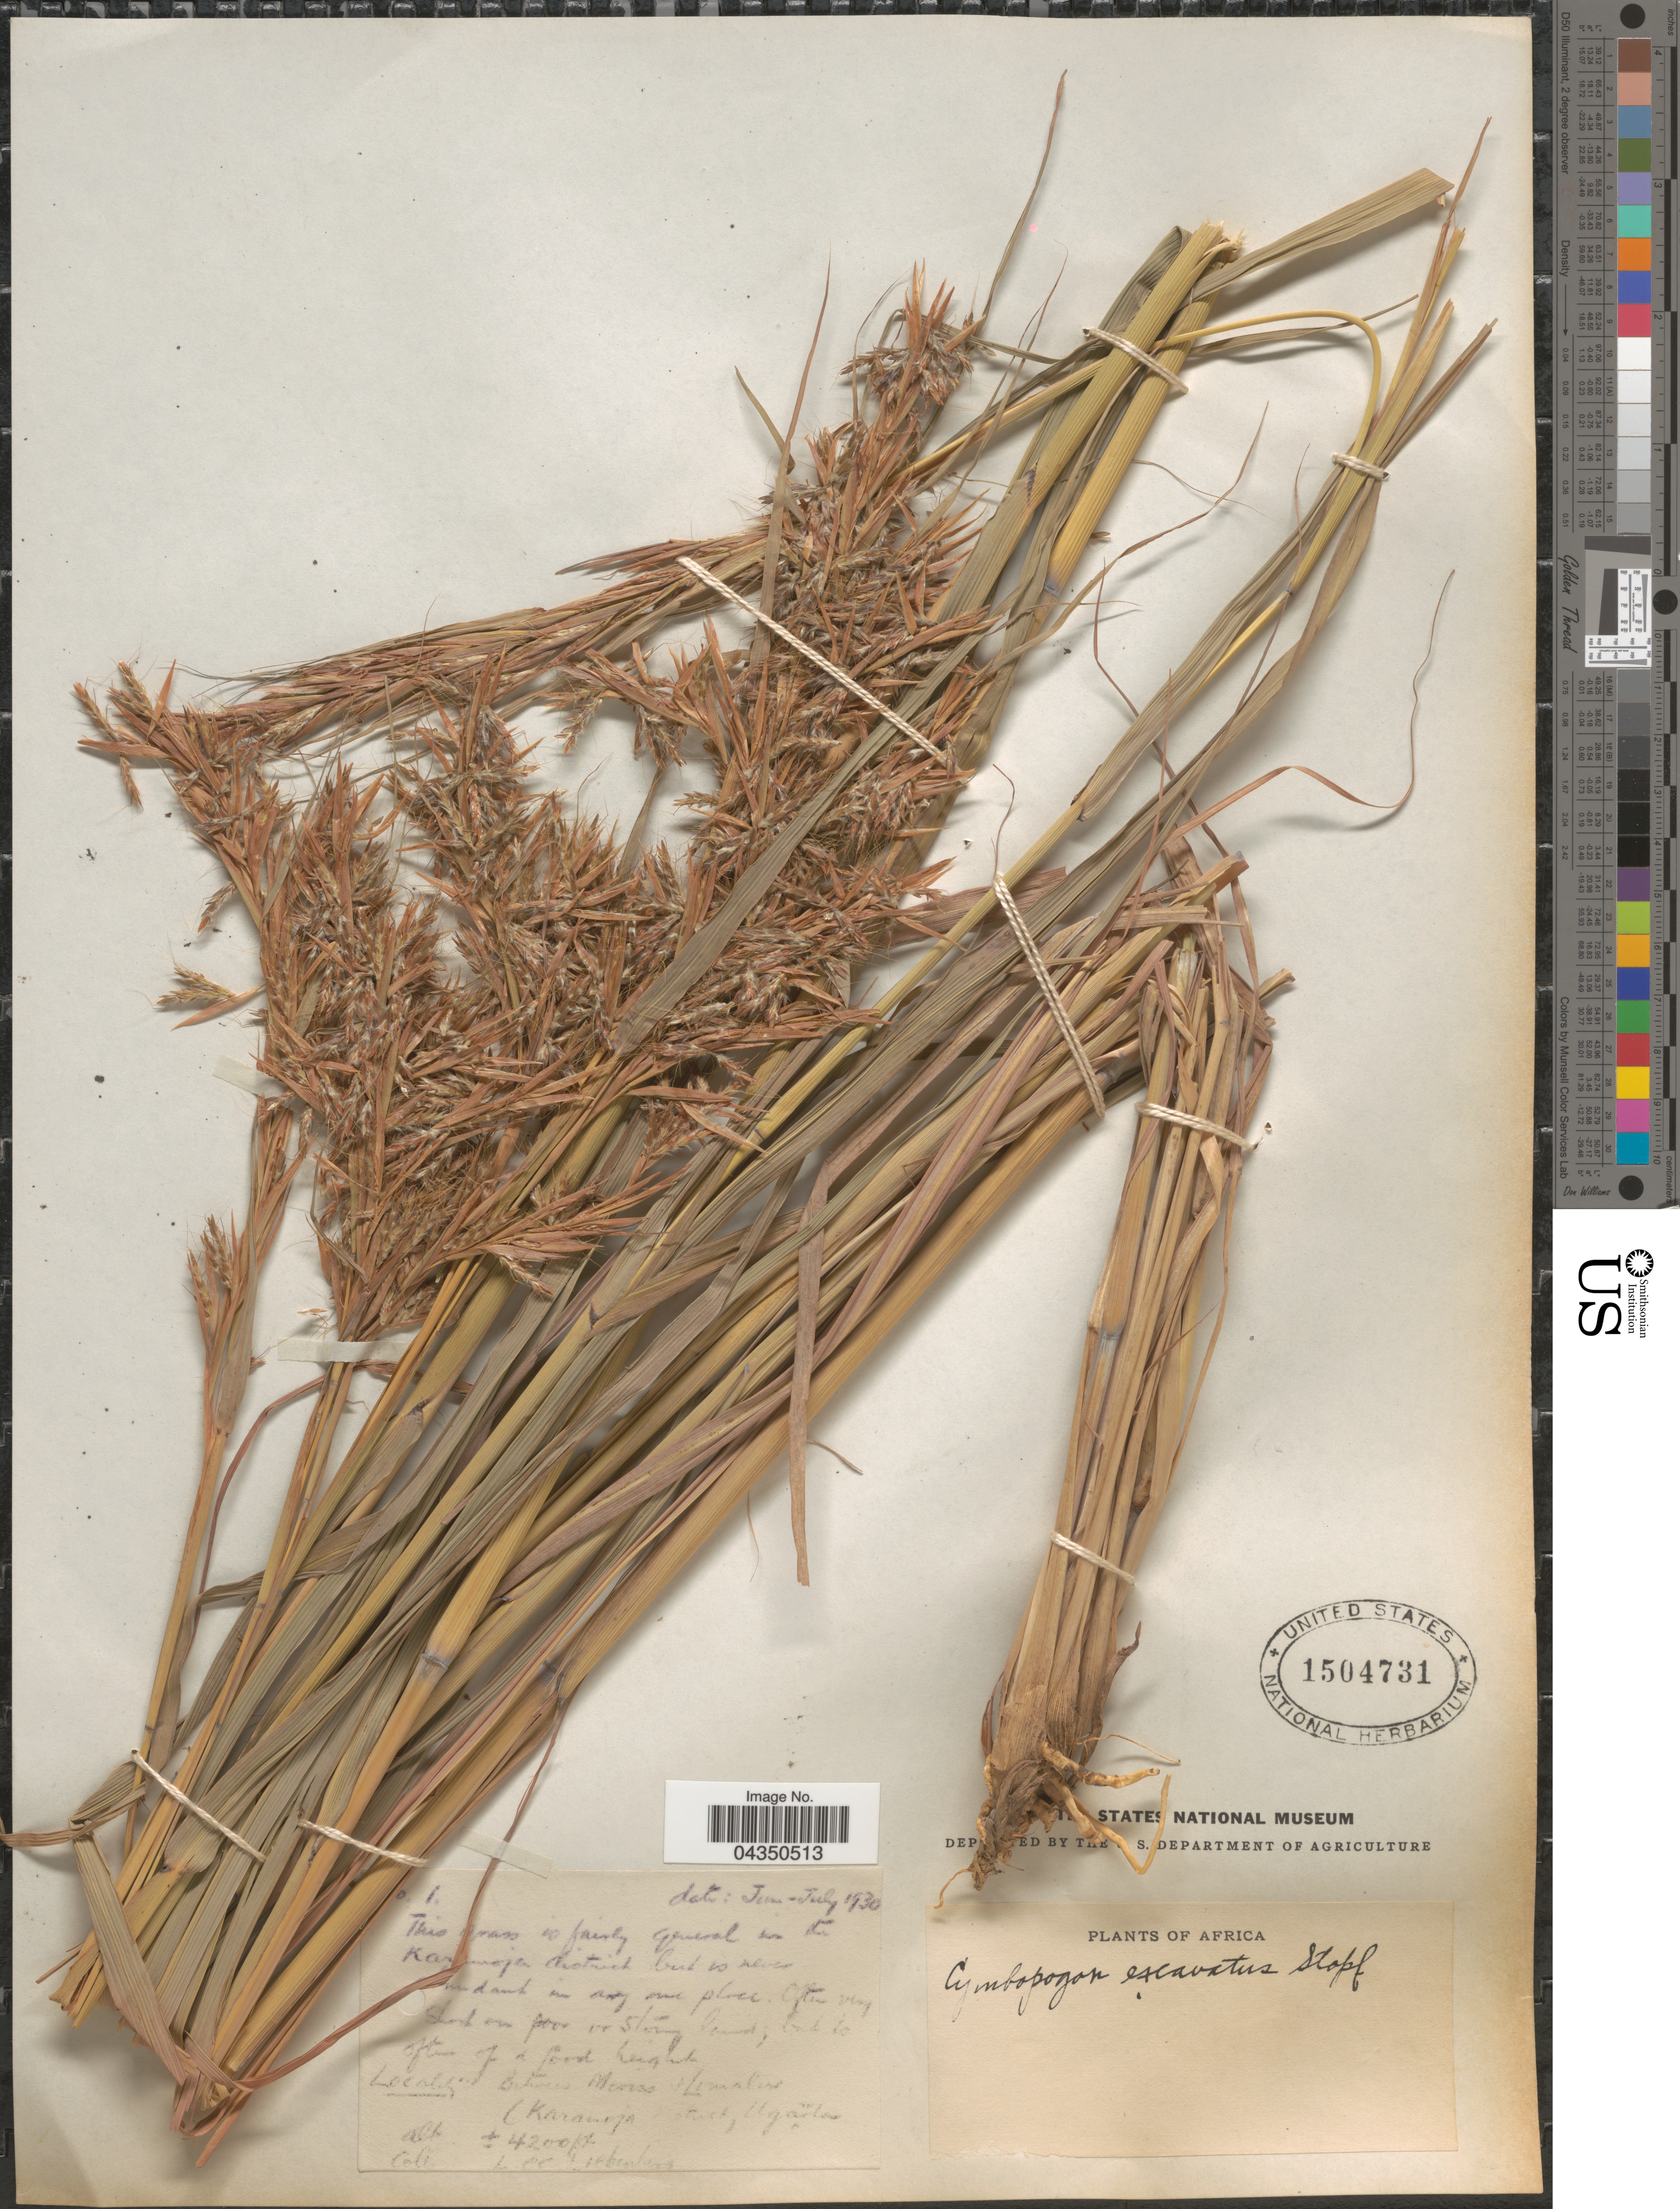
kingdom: Plantae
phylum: Tracheophyta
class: Liliopsida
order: Poales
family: Poaceae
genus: Cymbopogon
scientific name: Cymbopogon caesius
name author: (Nees ex Hook. & Arn.) Stapf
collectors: L. Liebenberg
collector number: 1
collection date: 1930-06/1930-07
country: Uganda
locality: Between Meriss & Lomaler Karamoja.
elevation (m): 1280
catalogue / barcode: US 1504731